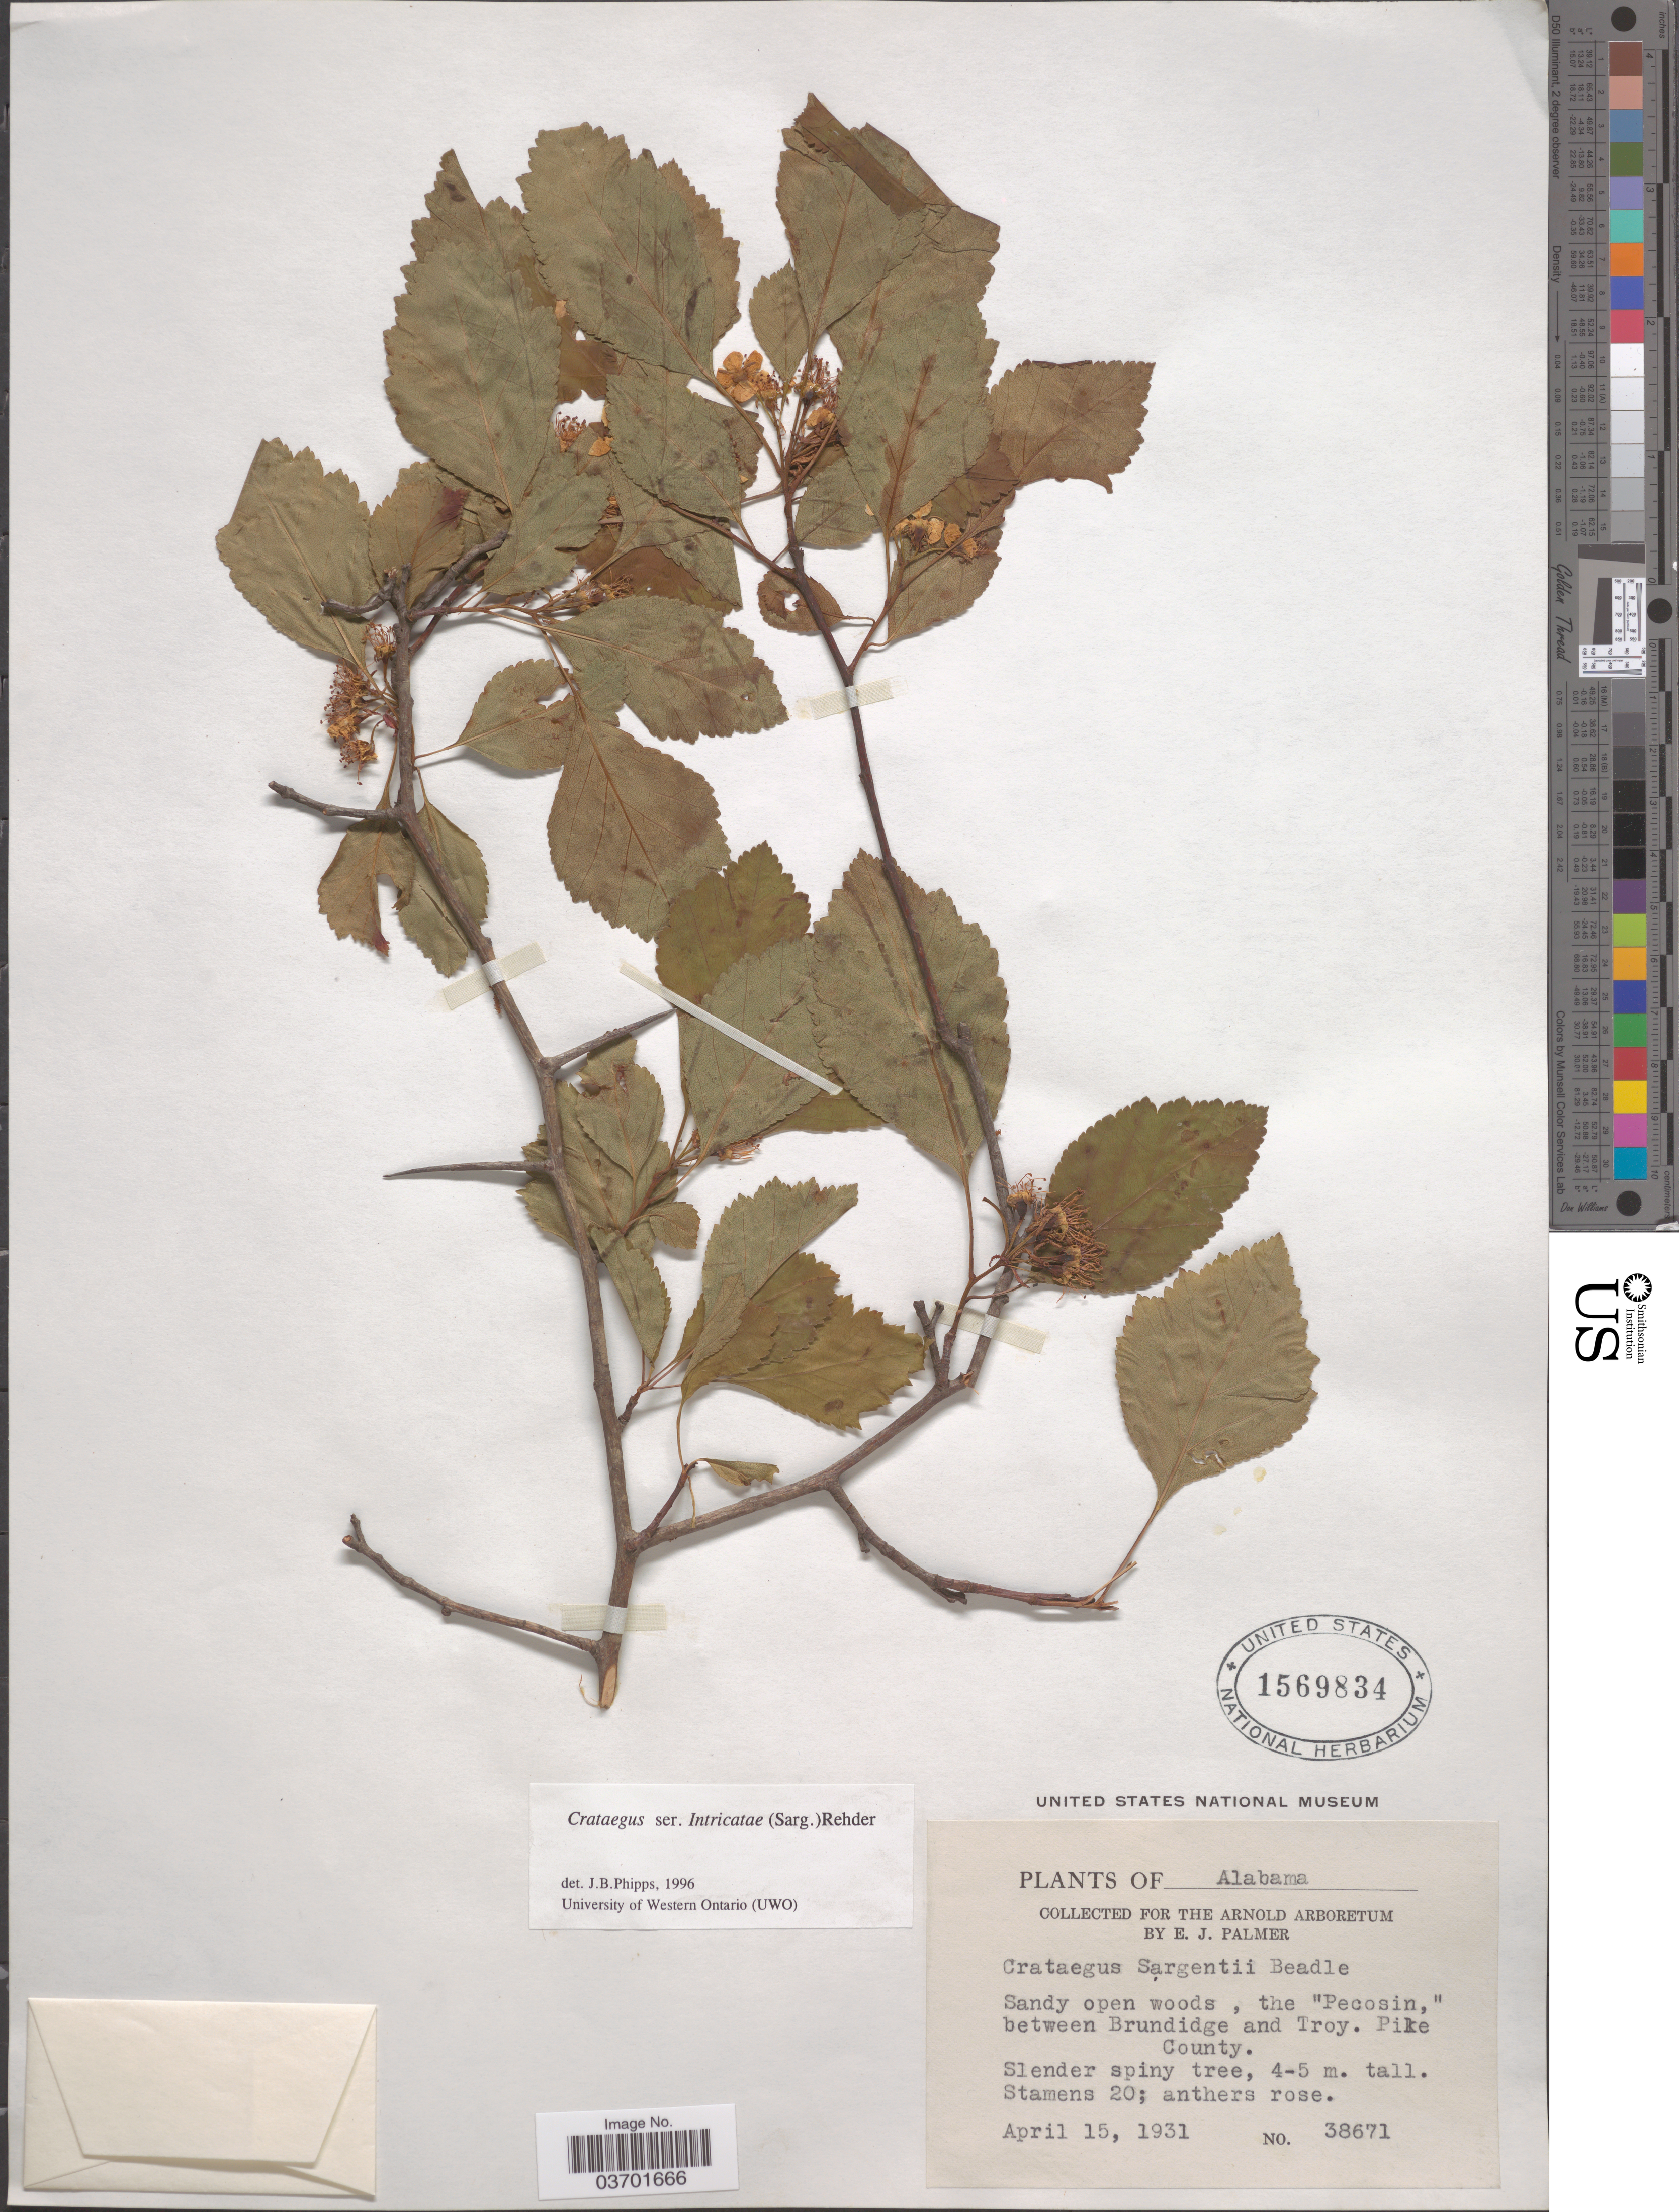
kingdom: Plantae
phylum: Tracheophyta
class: Magnoliopsida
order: Rosales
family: Rosaceae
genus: Crataegus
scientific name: Crataegus sargenti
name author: Beadle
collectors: E. J. Palmer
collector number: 38671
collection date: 1931-04-15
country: United States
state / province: Alabama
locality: The "Pecosin," between Brundidge and Troy. Pike County.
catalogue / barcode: US 1569834